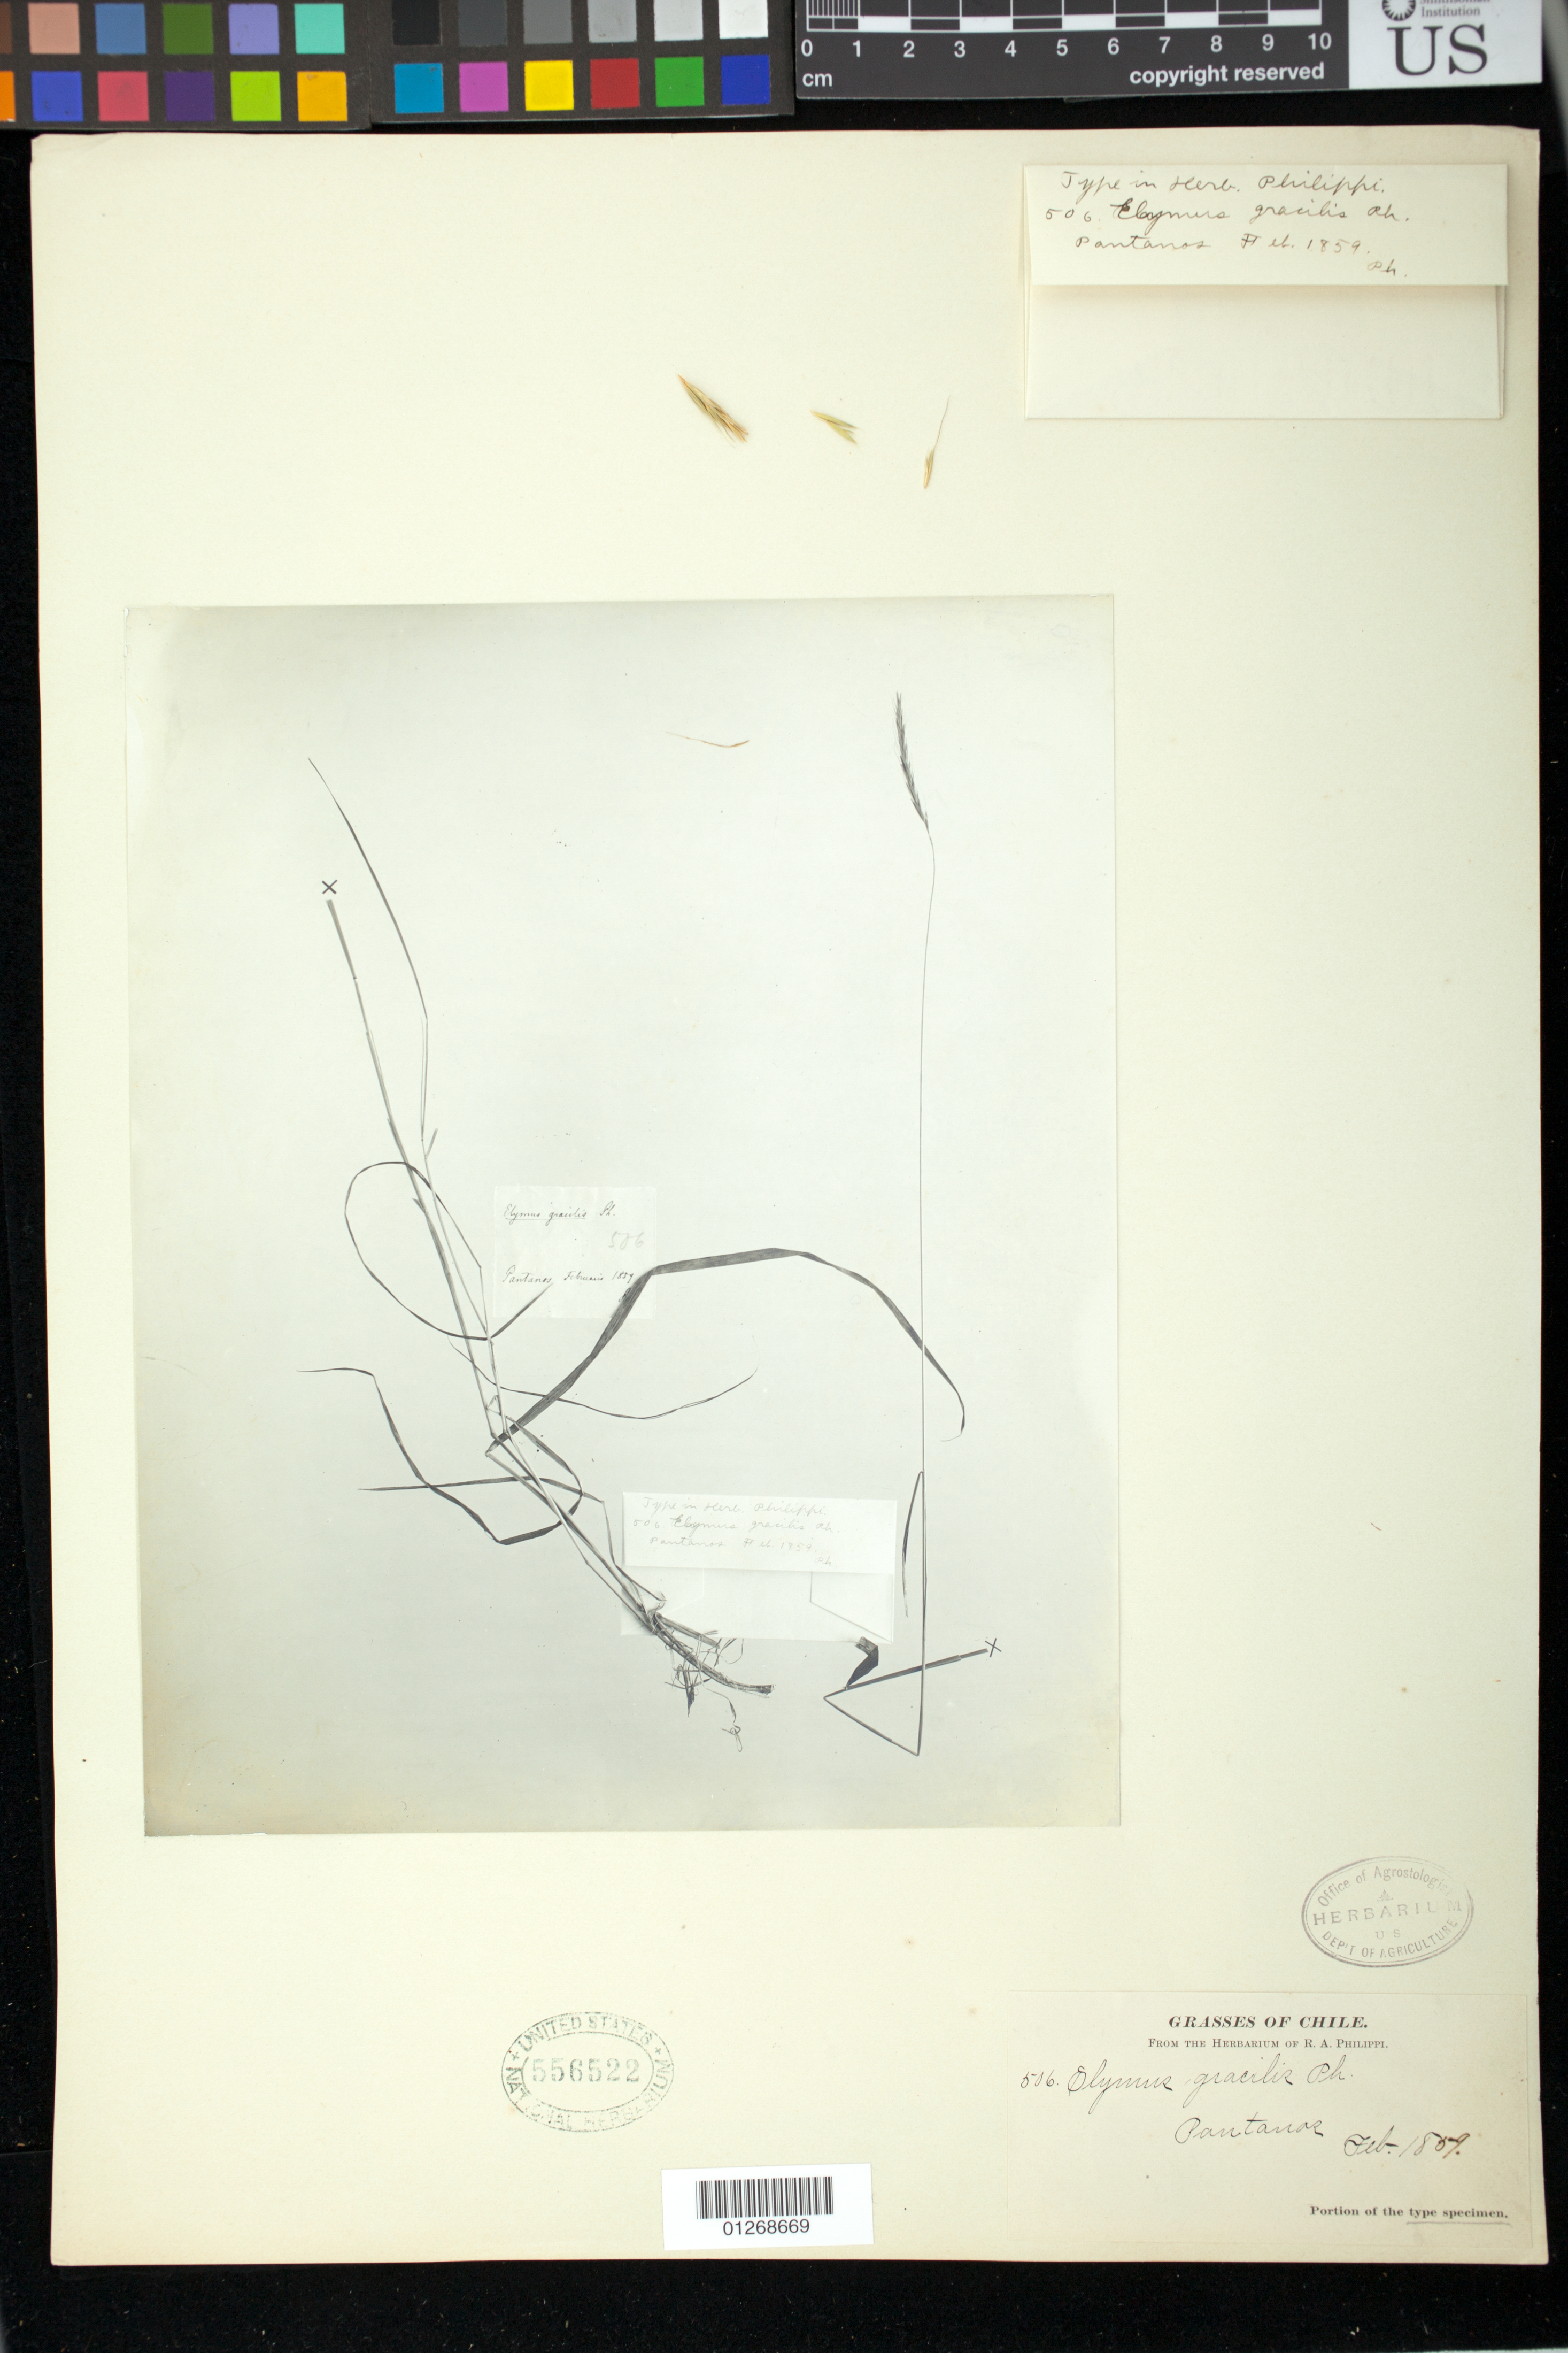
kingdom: Plantae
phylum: Tracheophyta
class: Liliopsida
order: Poales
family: Poaceae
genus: Elymus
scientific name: Elymus gracilis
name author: Phil.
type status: Type Collection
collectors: R. A. Philippi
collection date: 1859-02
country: Chile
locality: Pantanos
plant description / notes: Photograph and fragmentary material of type specimen ex herb. Philippi.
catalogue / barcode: US 556522